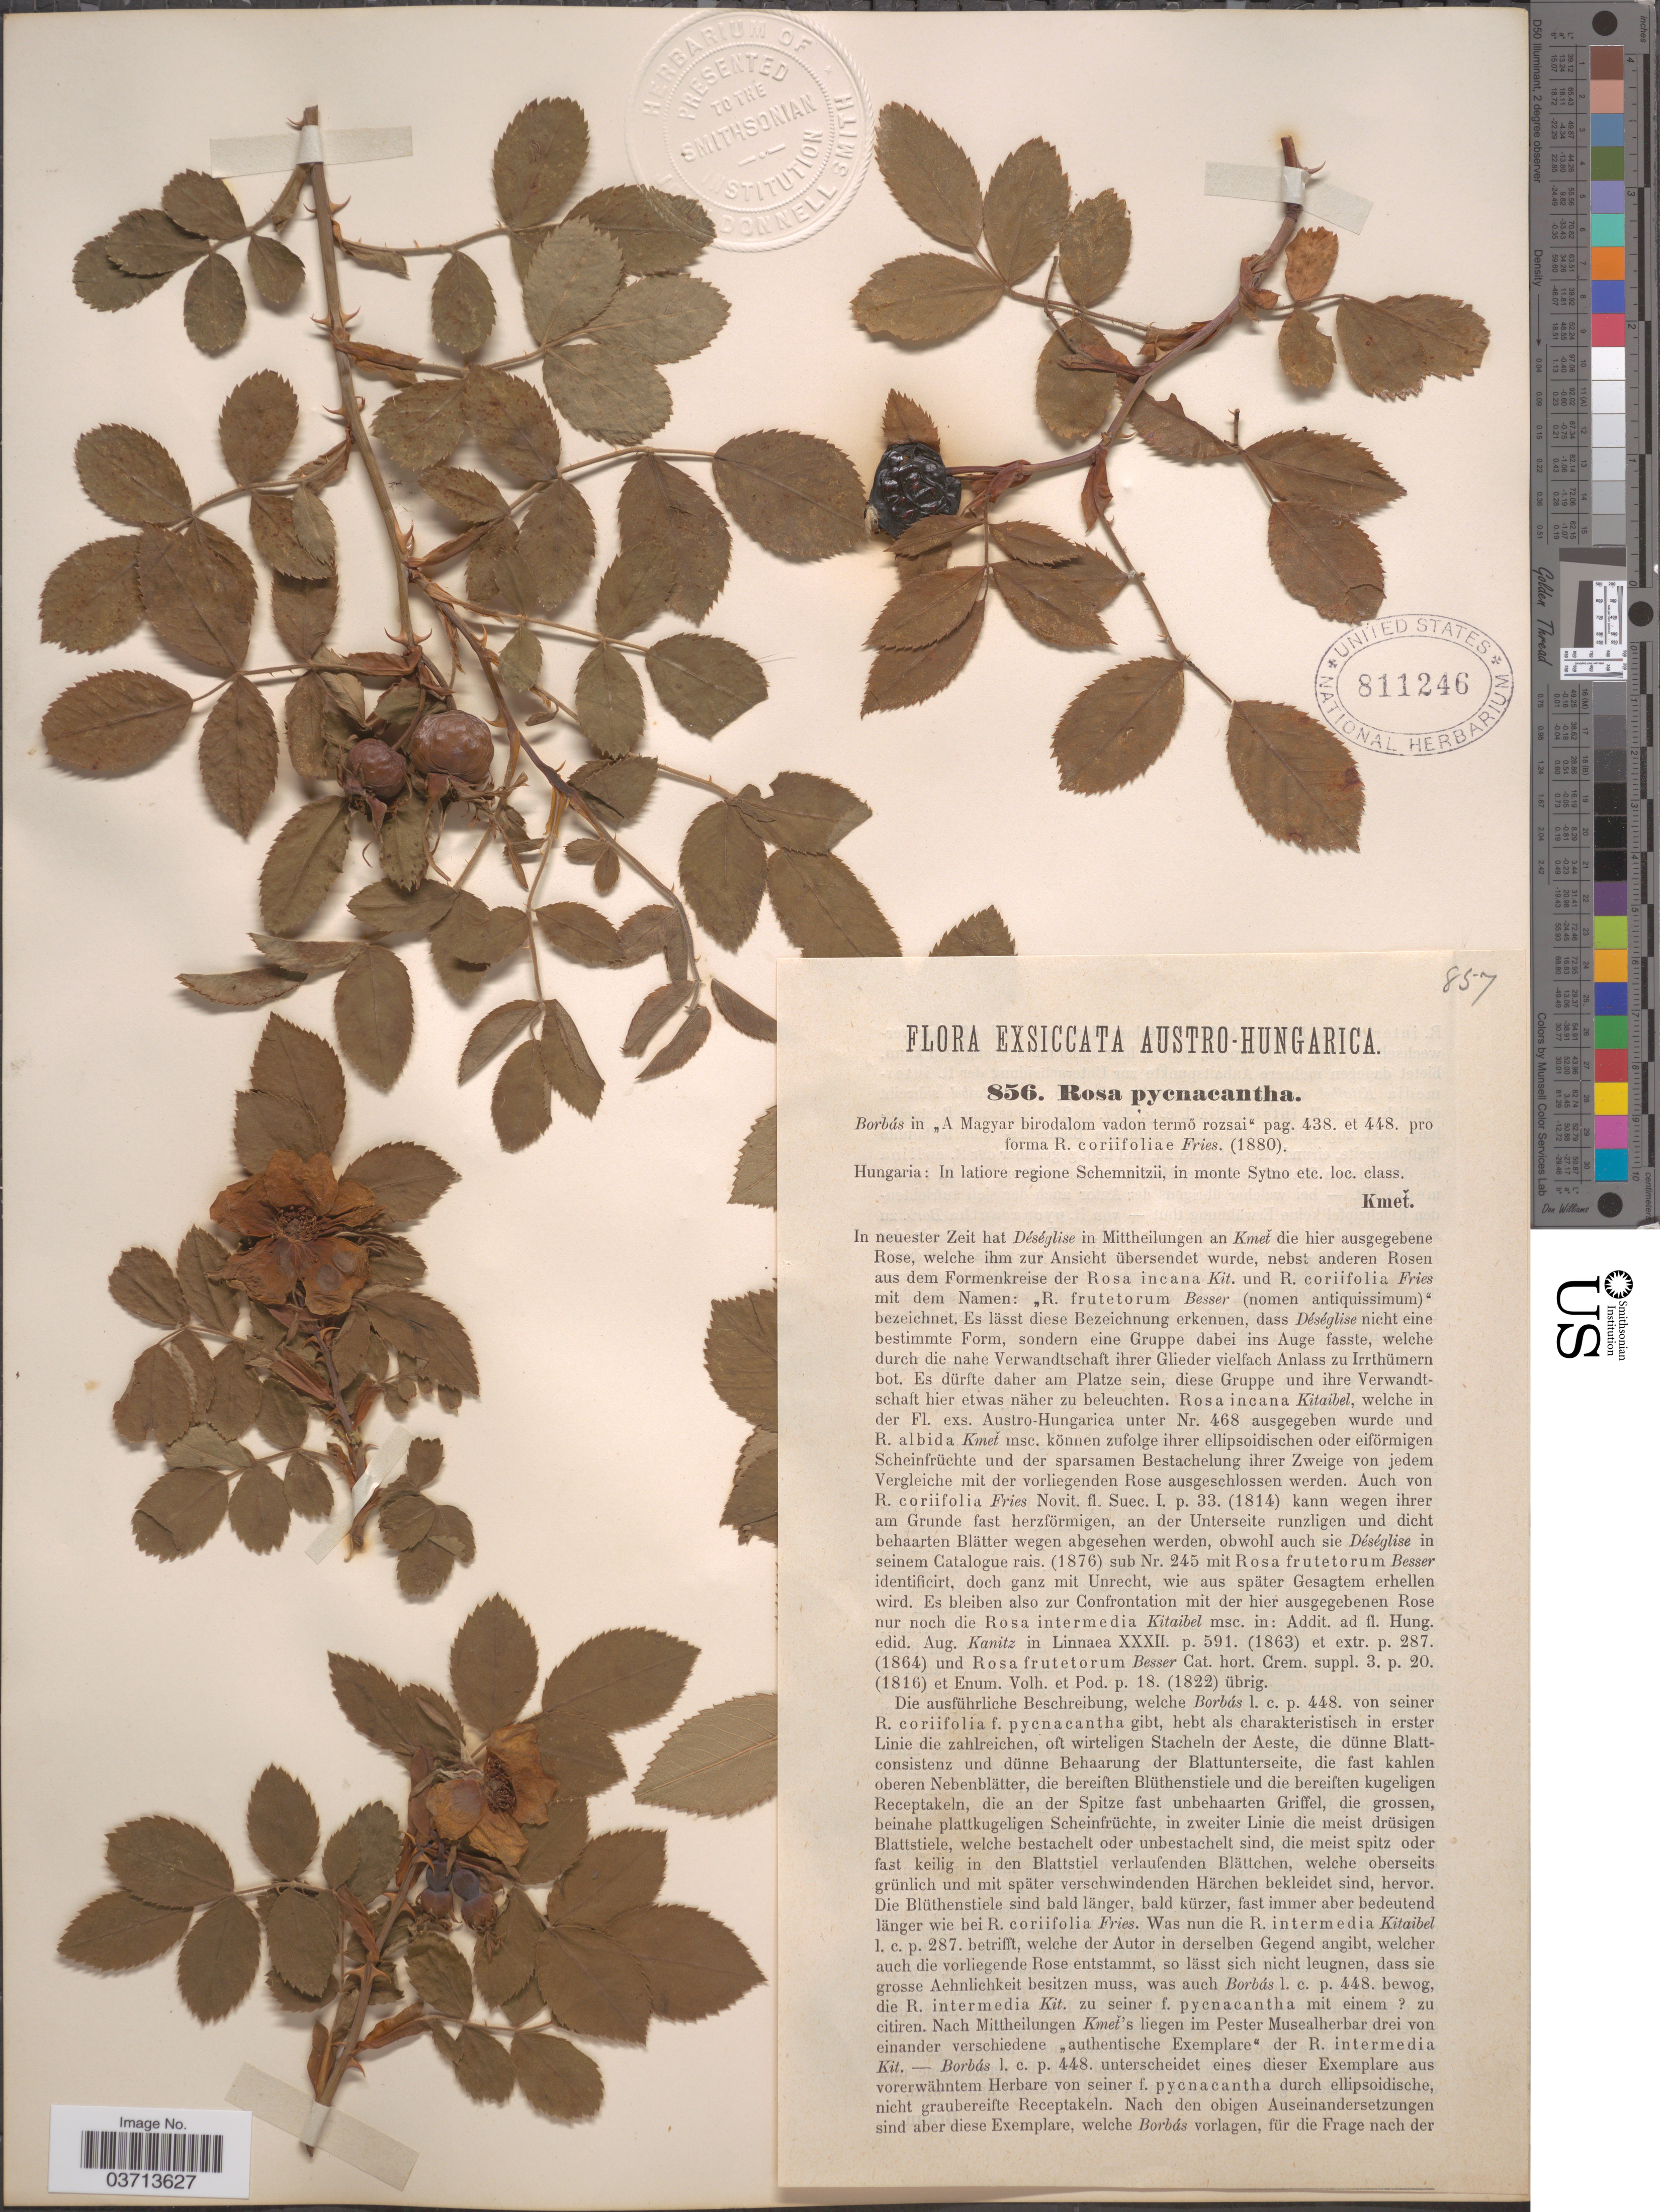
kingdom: Plantae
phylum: Tracheophyta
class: Magnoliopsida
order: Rosales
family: Rosaceae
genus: Rosa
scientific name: Rosa pycnacantha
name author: (Borbás) Heinr. Braun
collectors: A. Kmet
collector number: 856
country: Hungary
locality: Austro-Hungarica. In latiore regione Schemnitzii, in monte Sytno.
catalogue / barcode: US 811246